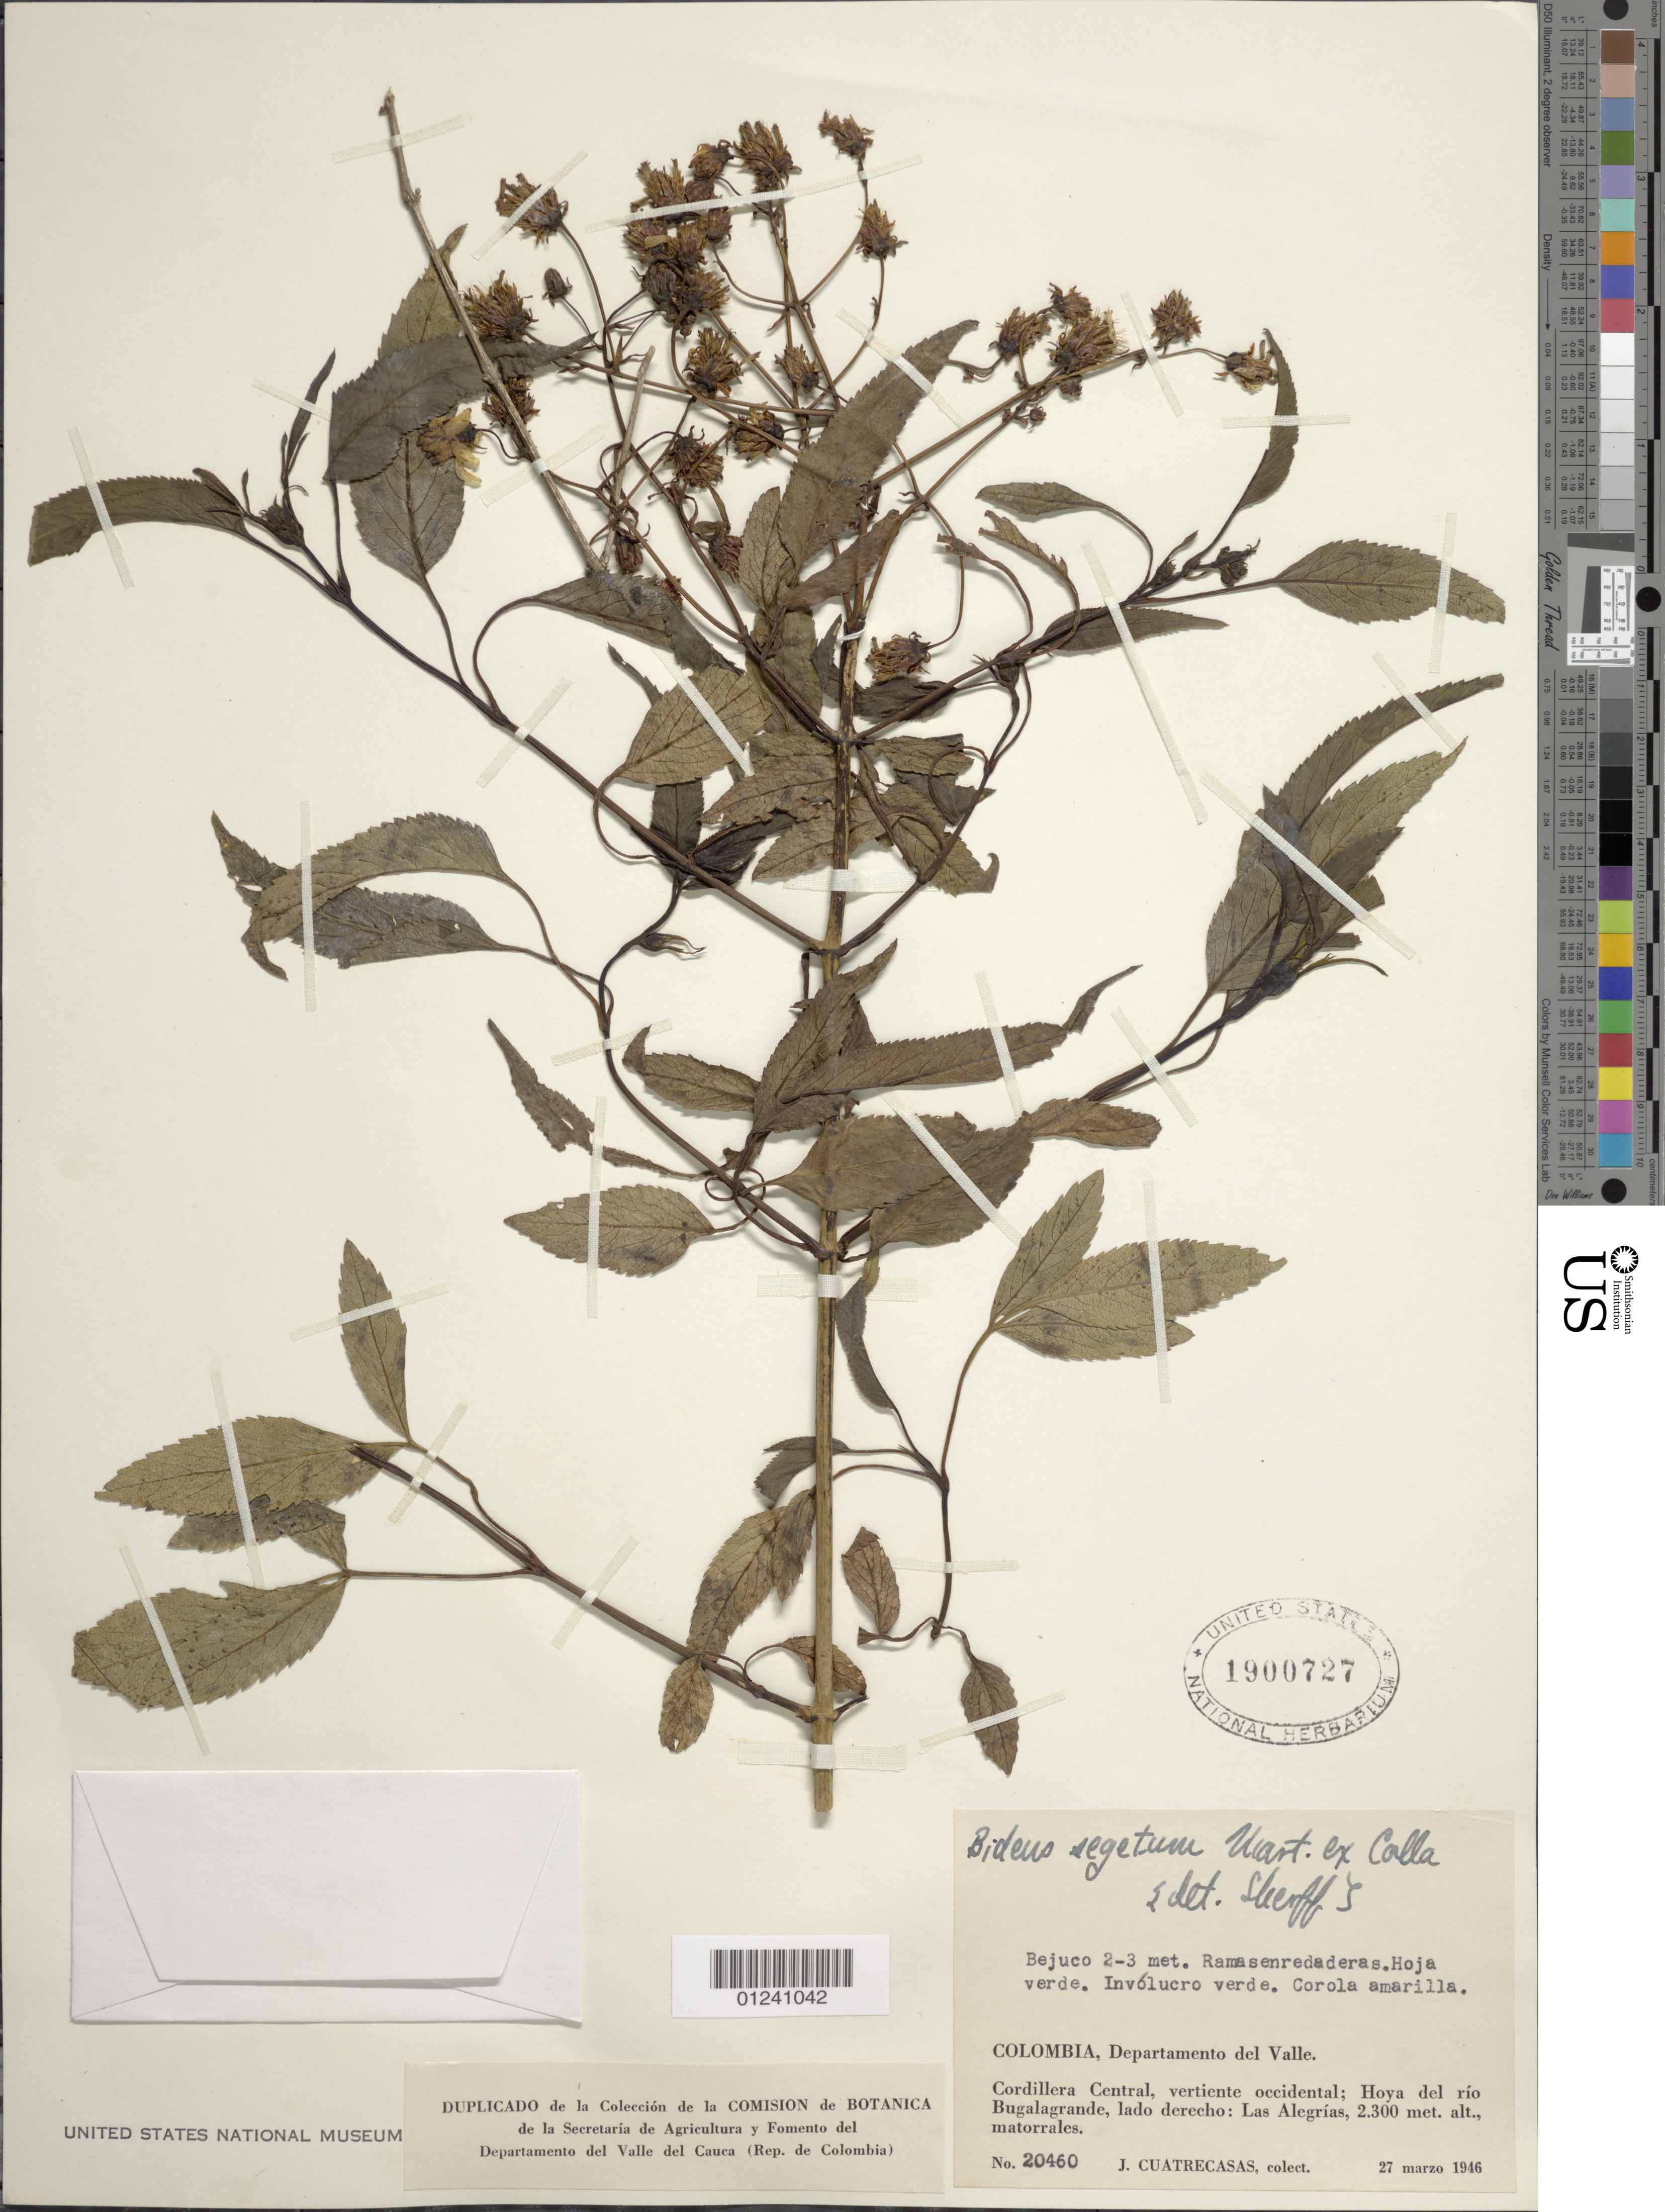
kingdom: Plantae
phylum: Tracheophyta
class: Magnoliopsida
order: Asterales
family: Asteraceae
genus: Bidens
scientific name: Bidens segetum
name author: Mart. ex Colla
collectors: J. Cuatrecasas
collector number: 20460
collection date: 1946-03-27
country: Colombia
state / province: Valle del Cauca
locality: Cordillera Central, vertiente occidental; Hoya del río Bugalagrande, lado derecho: Las Alegrías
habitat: matorrales.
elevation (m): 2300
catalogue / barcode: US 1900727